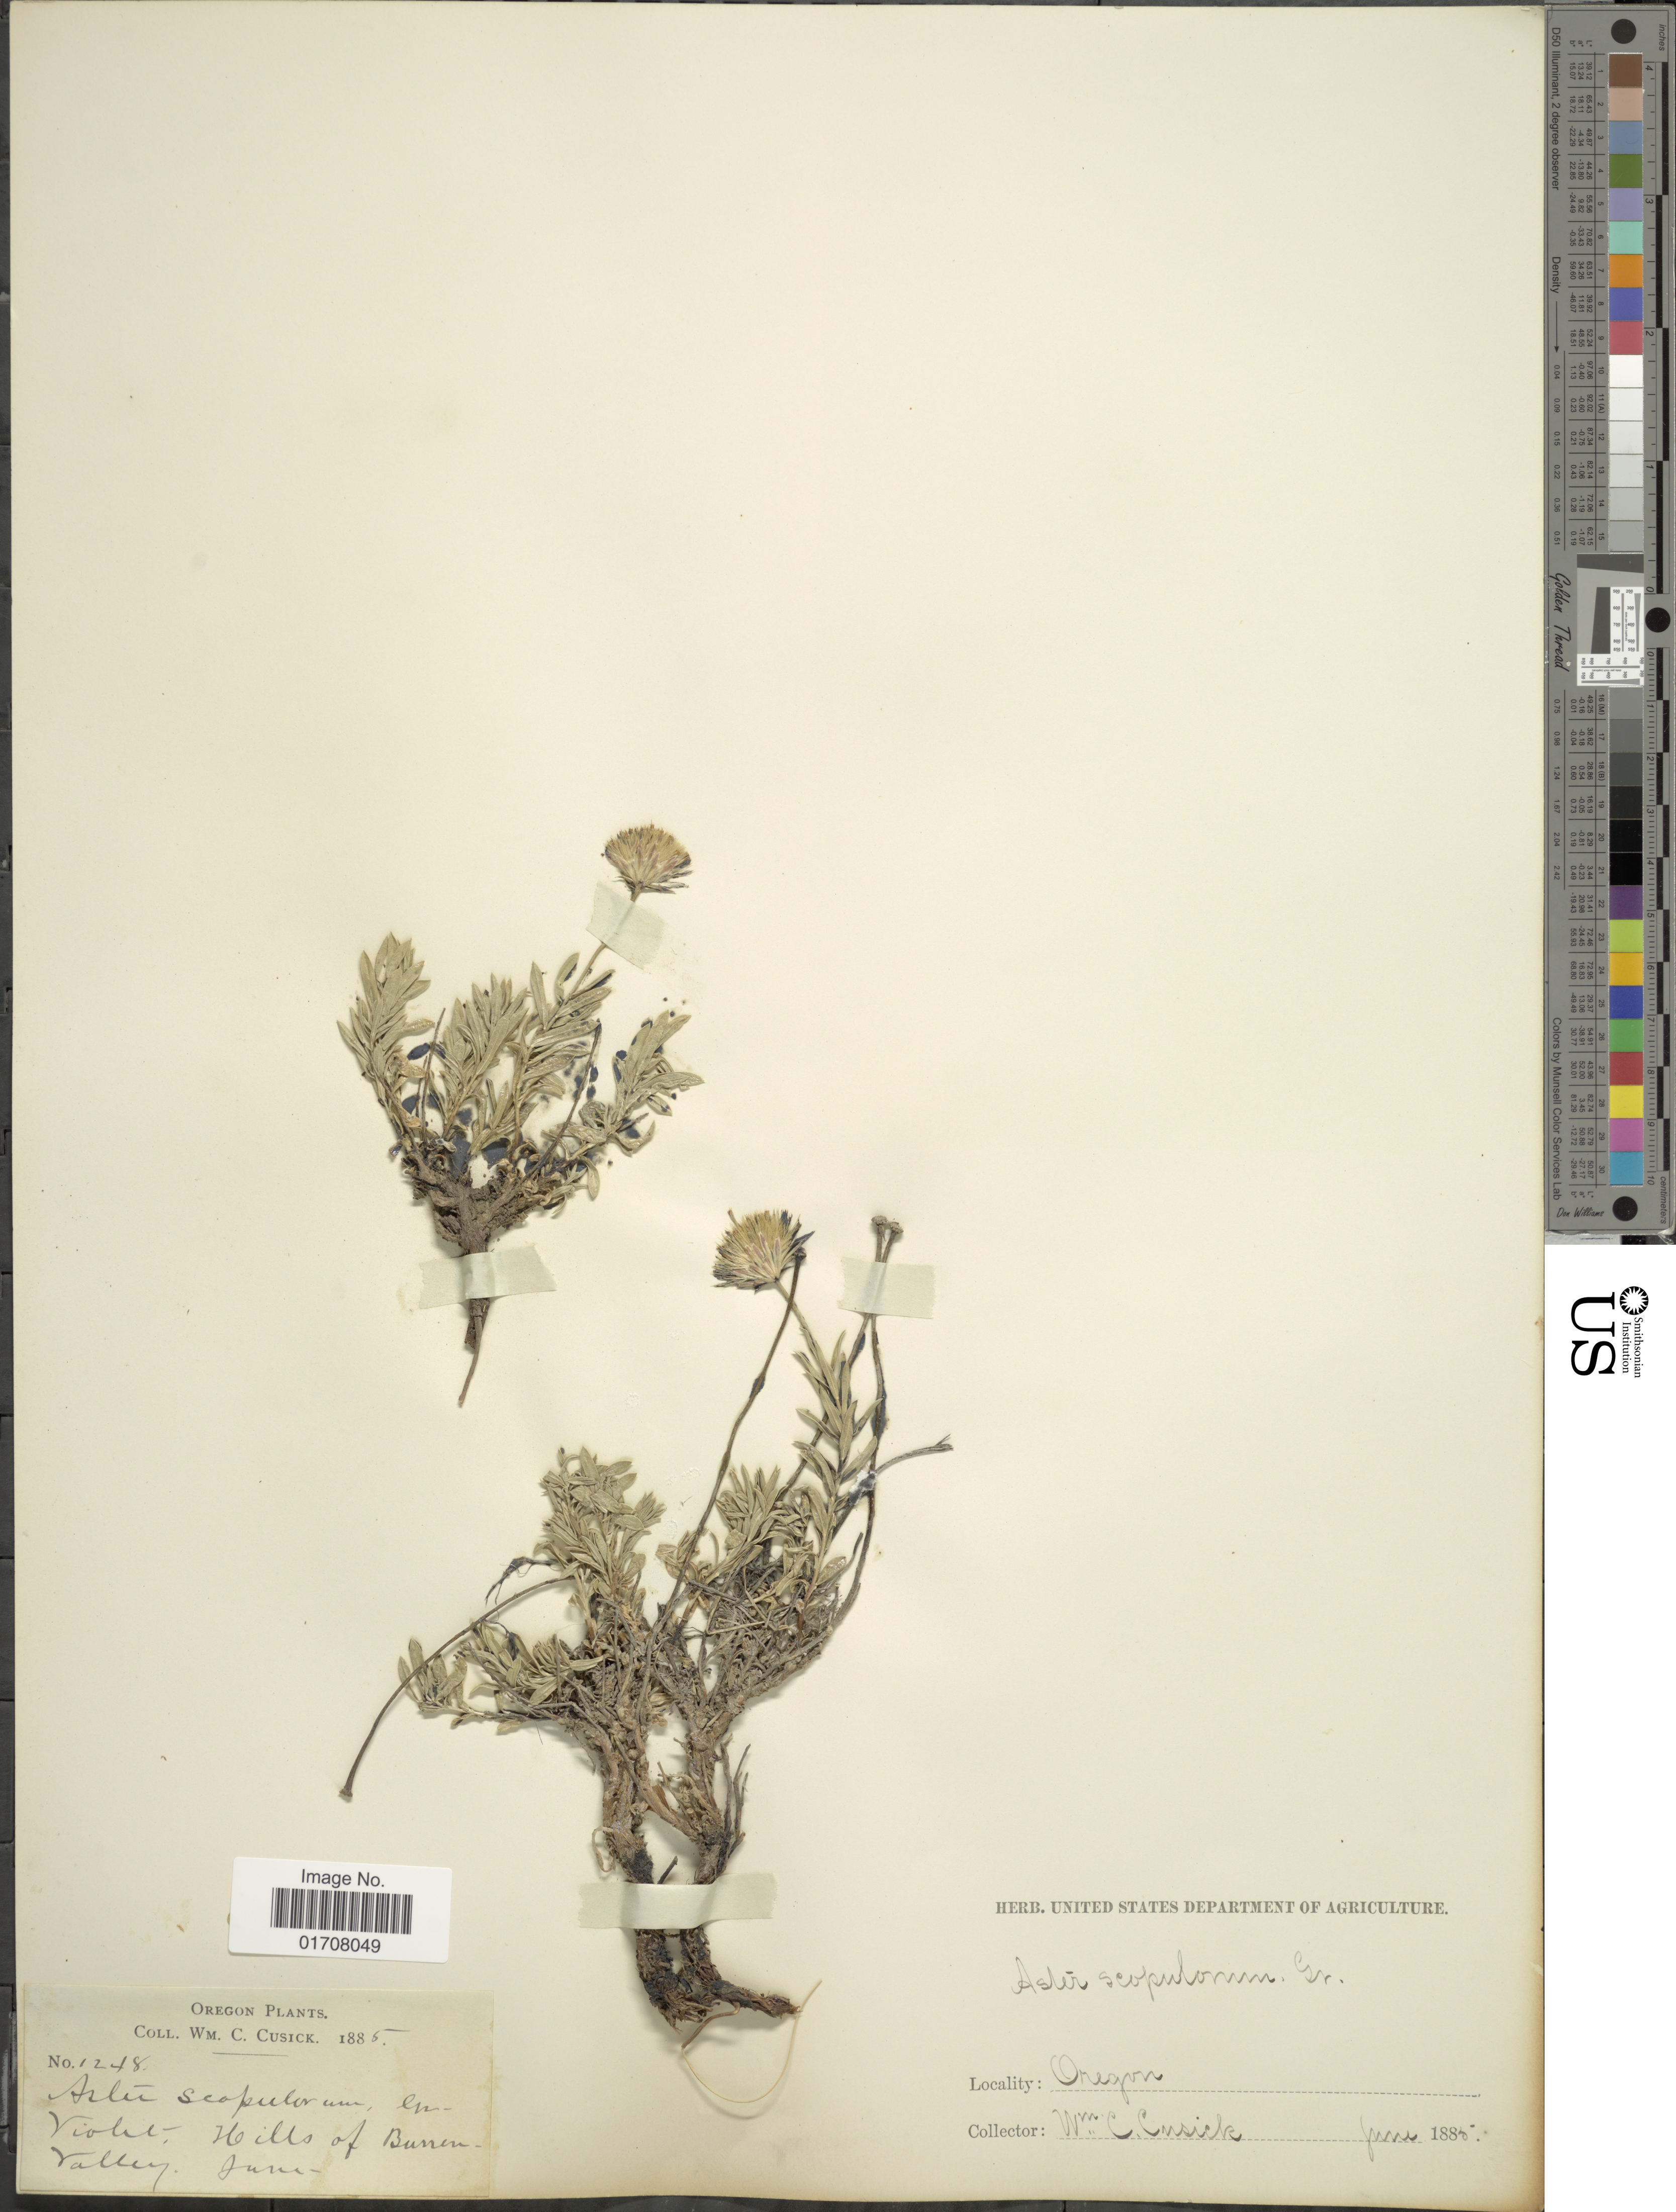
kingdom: Plantae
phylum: Tracheophyta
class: Magnoliopsida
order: Asterales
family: Asteraceae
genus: Ionactis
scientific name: Ionactis alpina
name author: (Nutt.) Greene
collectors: W. C. Cusick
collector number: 1248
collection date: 1885-06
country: United States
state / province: Oregon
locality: Hills of Barren Valley